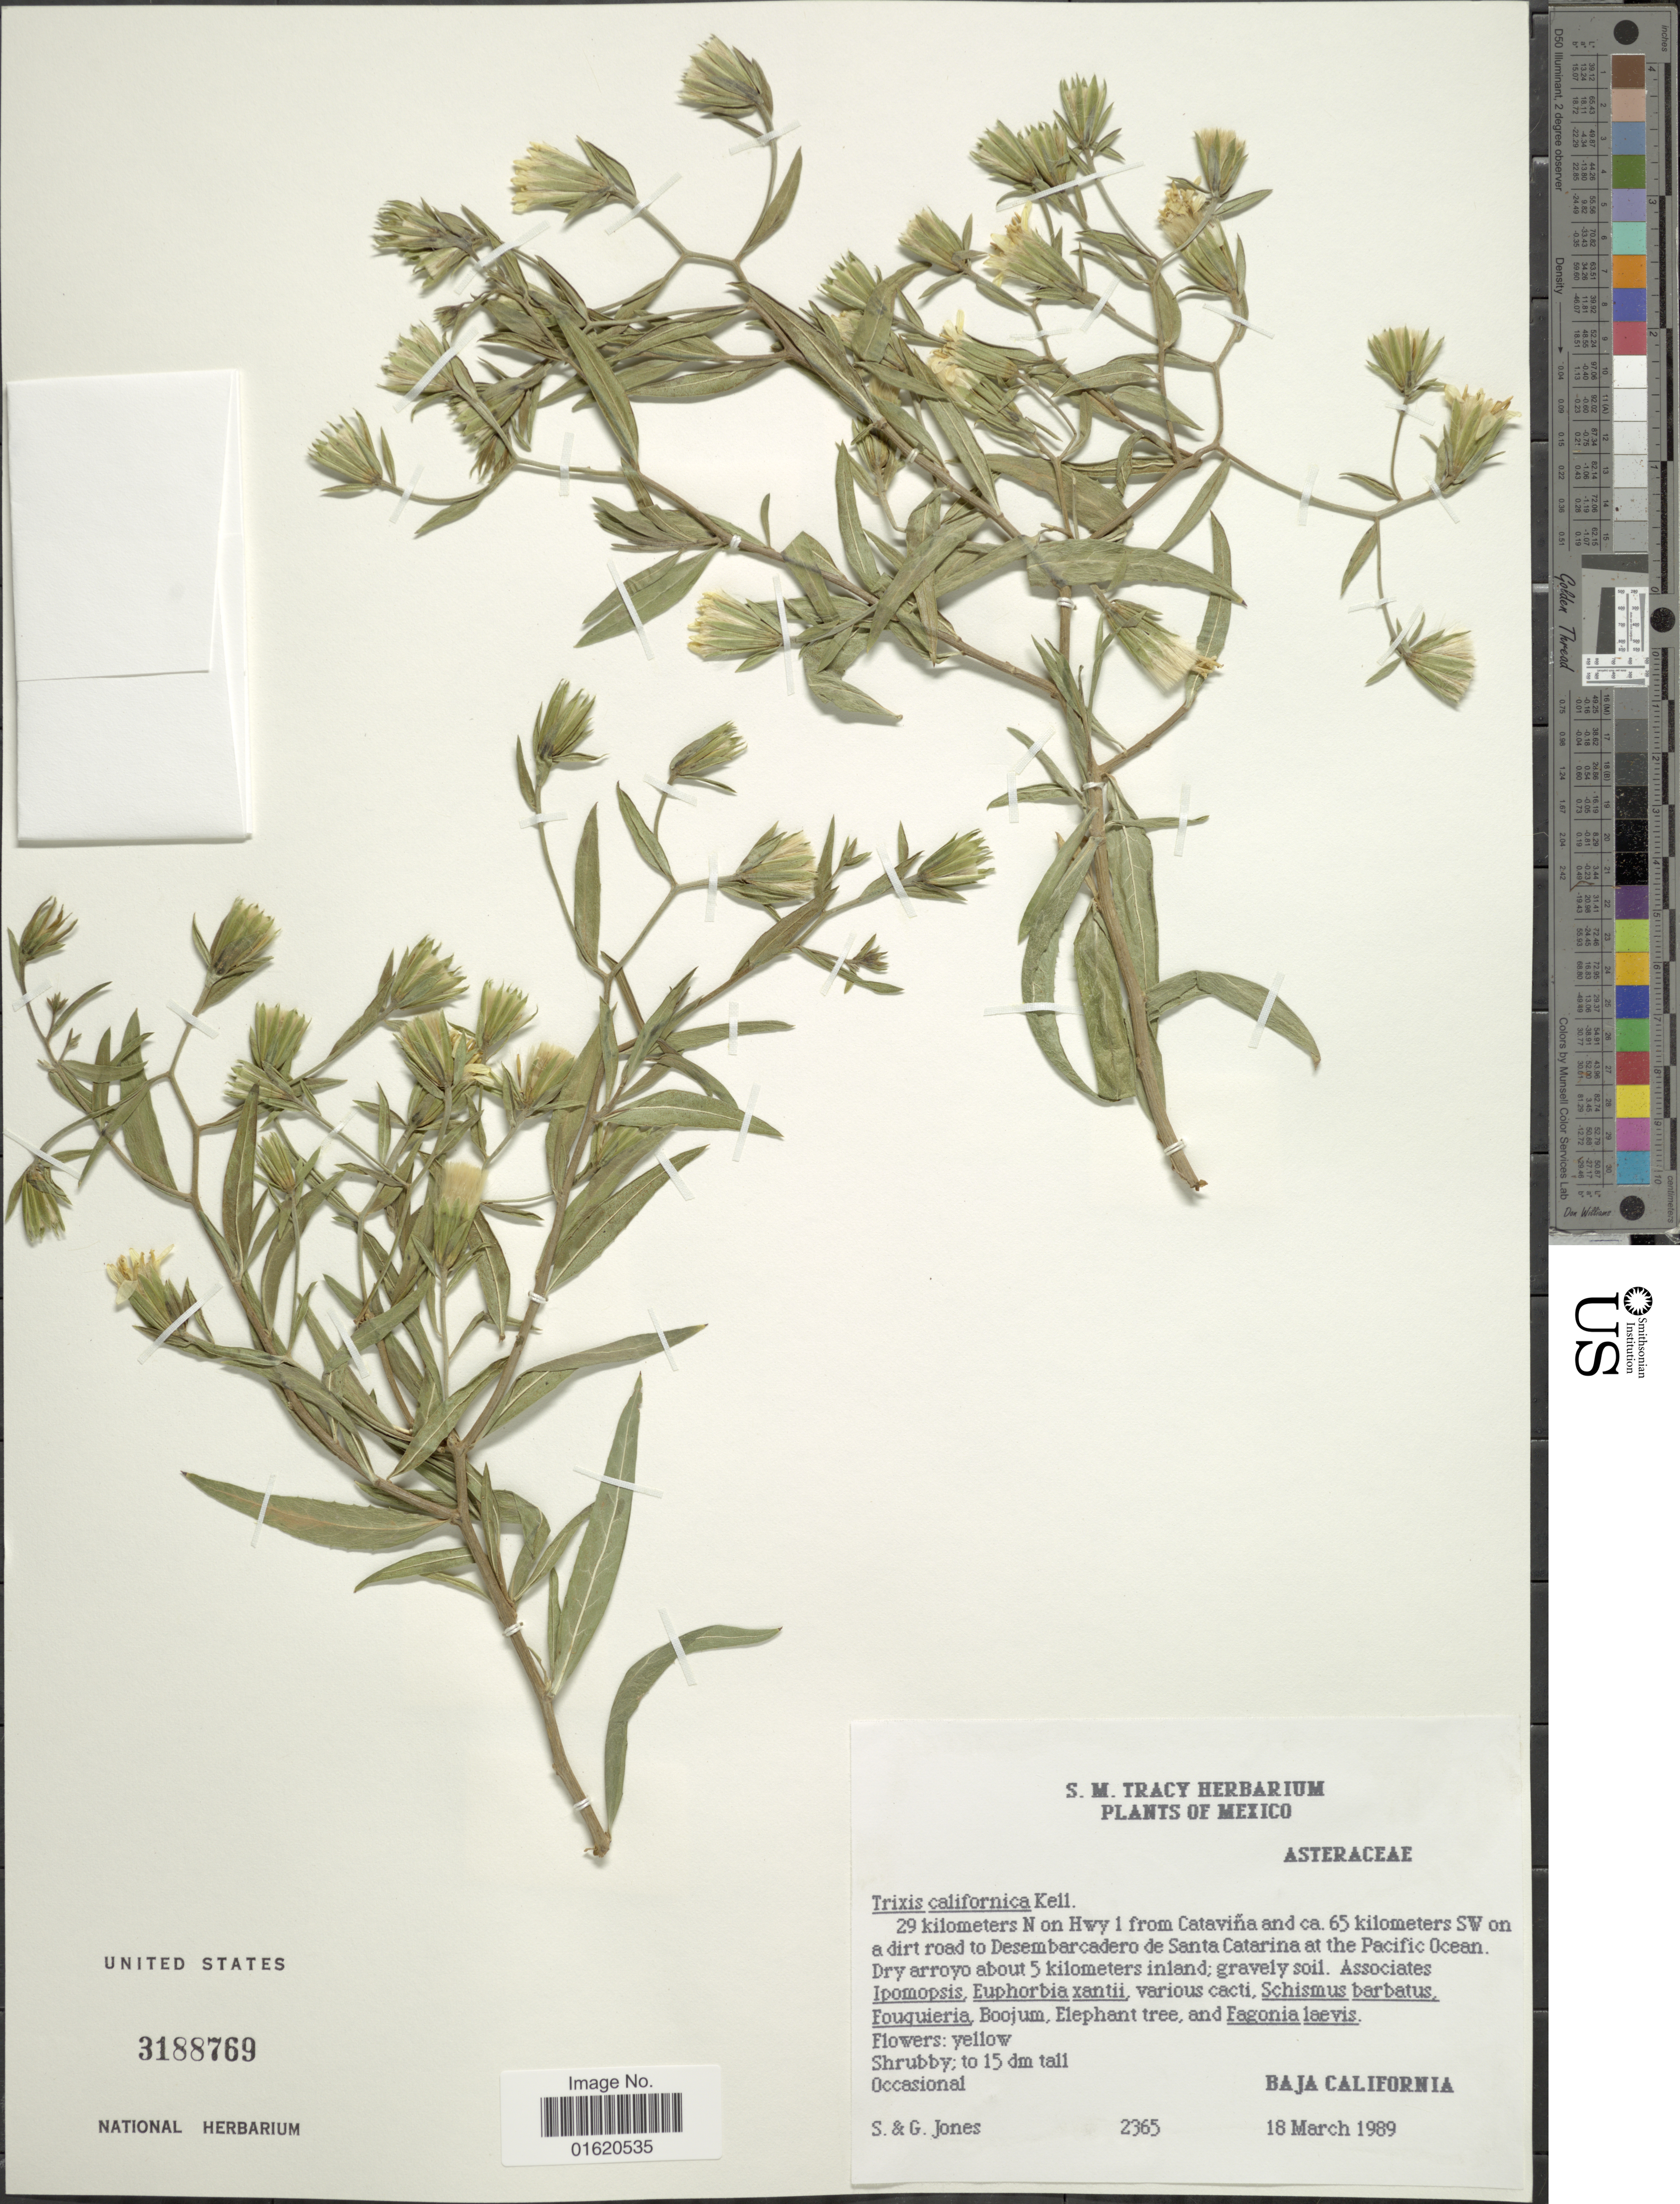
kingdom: Plantae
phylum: Tracheophyta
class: Magnoliopsida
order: Asterales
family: Asteraceae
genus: Trixis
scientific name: Trixis californica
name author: Kellogg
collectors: S. Jones & G. Jones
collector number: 2365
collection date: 1989-03-18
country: Mexico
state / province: Baja California Norte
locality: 29 kilomters N on Hwy 1 from Caraviña ca. 65 kilometer SW on a dirt road to Desembarcadero de Santa Catarina at the Pacific Ocean, Dry arroyo about 5 kilometers inlands, gravely soil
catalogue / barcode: US 3188769